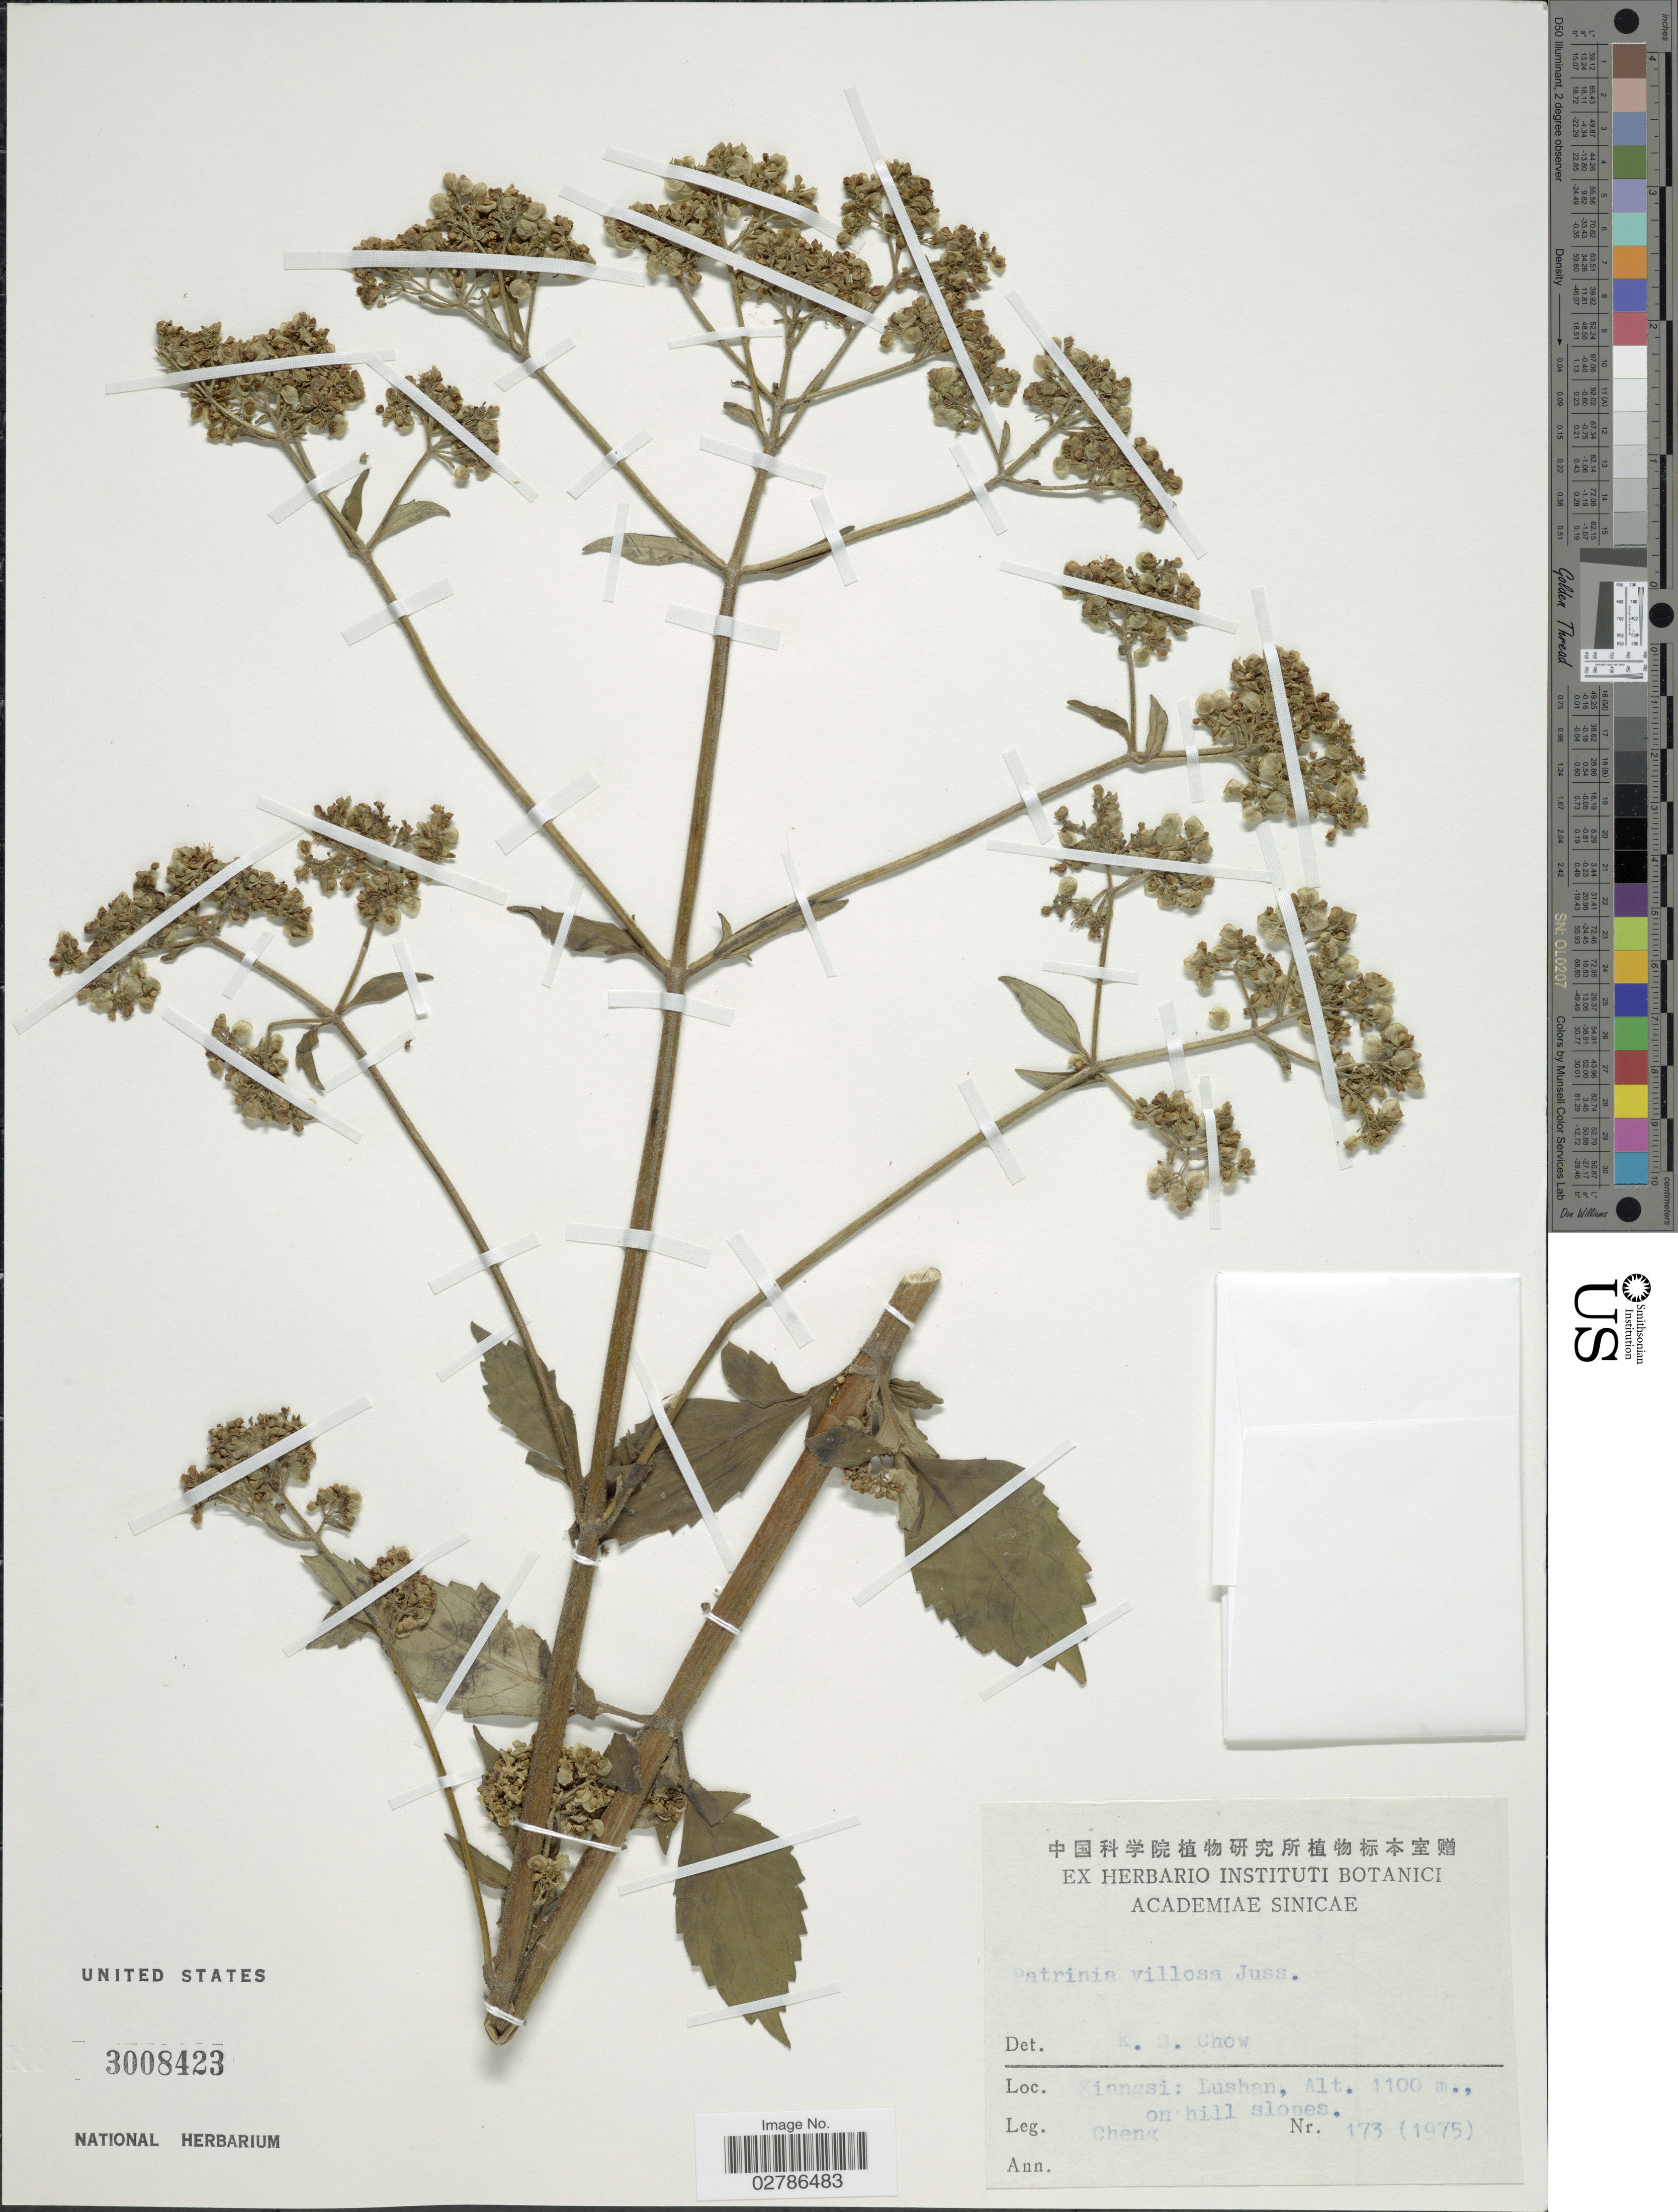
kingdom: Plantae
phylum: Tracheophyta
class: Magnoliopsida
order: Dipsacales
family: Caprifoliaceae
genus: Patrinia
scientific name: Patrinia villosa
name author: (Thunb.) Dufr.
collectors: -. Cheng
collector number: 173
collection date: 1975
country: China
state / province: Jiangxi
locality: Kiangsi, Lushan.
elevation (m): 1100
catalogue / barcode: US 3008423